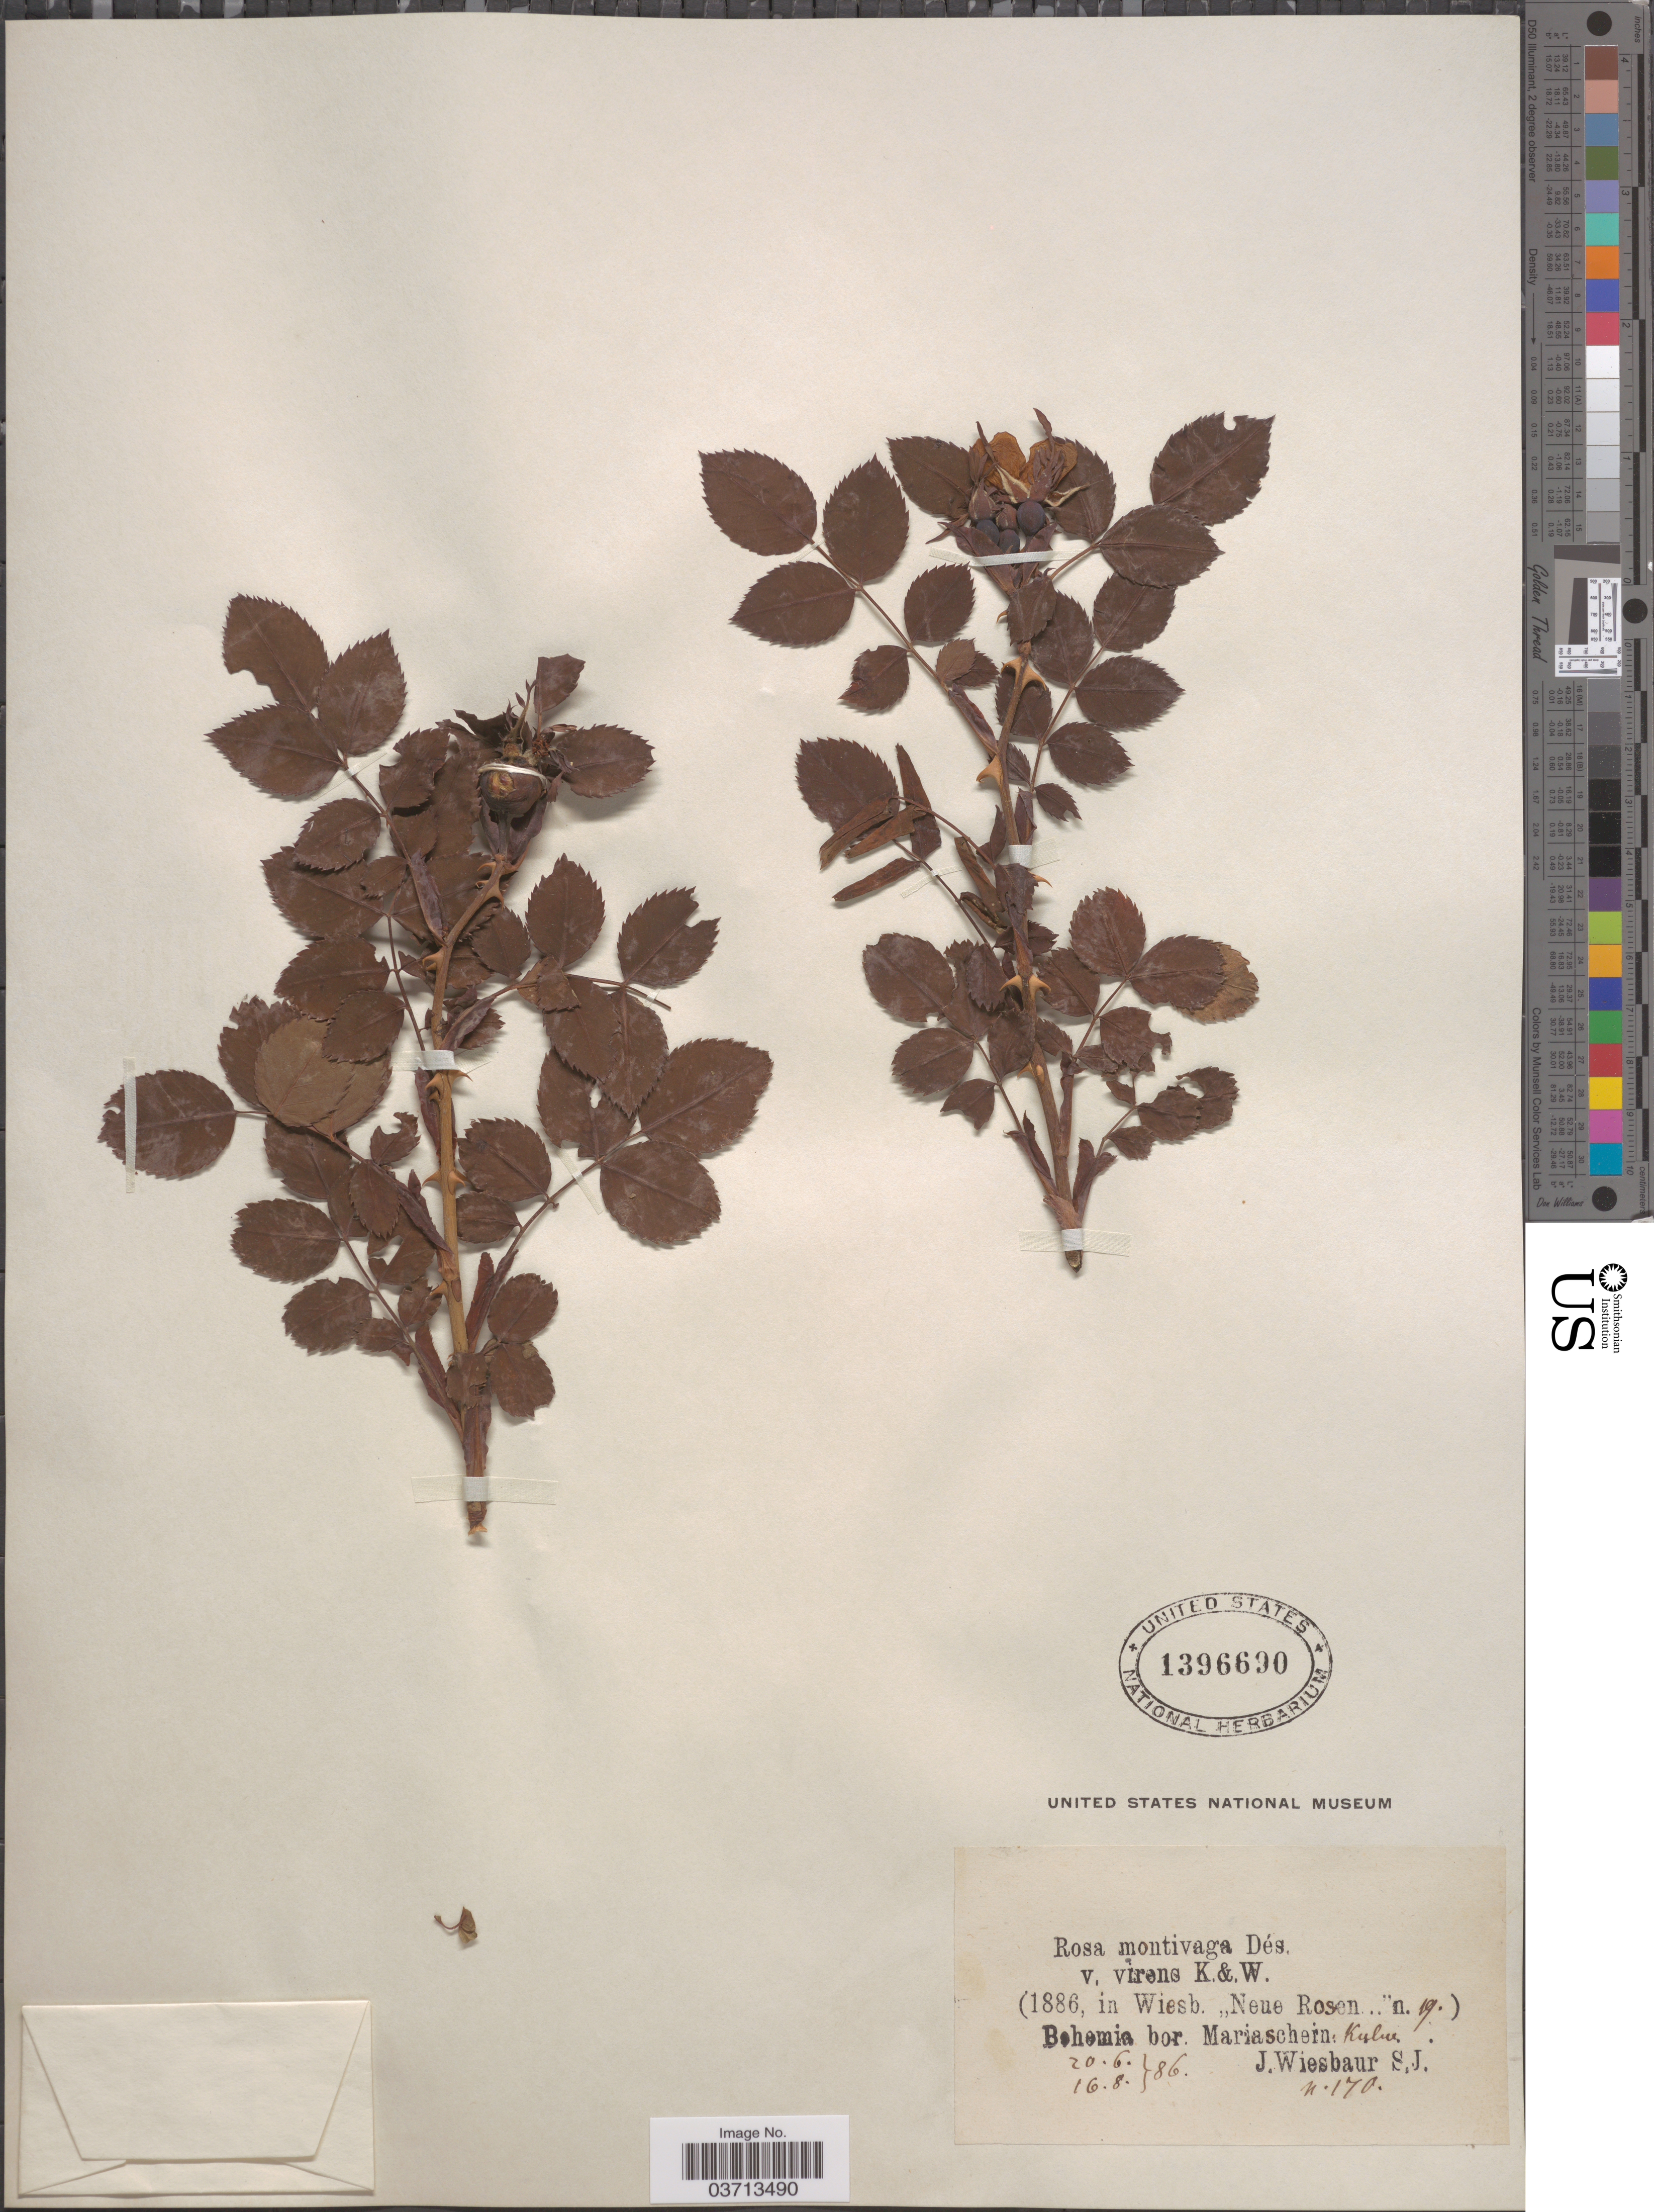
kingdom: Plantae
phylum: Tracheophyta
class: Magnoliopsida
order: Rosales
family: Rosaceae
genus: Rosa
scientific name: Rosa montivaga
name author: Déségl.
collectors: J. Wiesbaur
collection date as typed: Transcribed d/m/y: 20/6/86 to 16/8/86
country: Czechia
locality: Bohemia bor. Mariaschein: Kulw.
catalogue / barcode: US 1396690